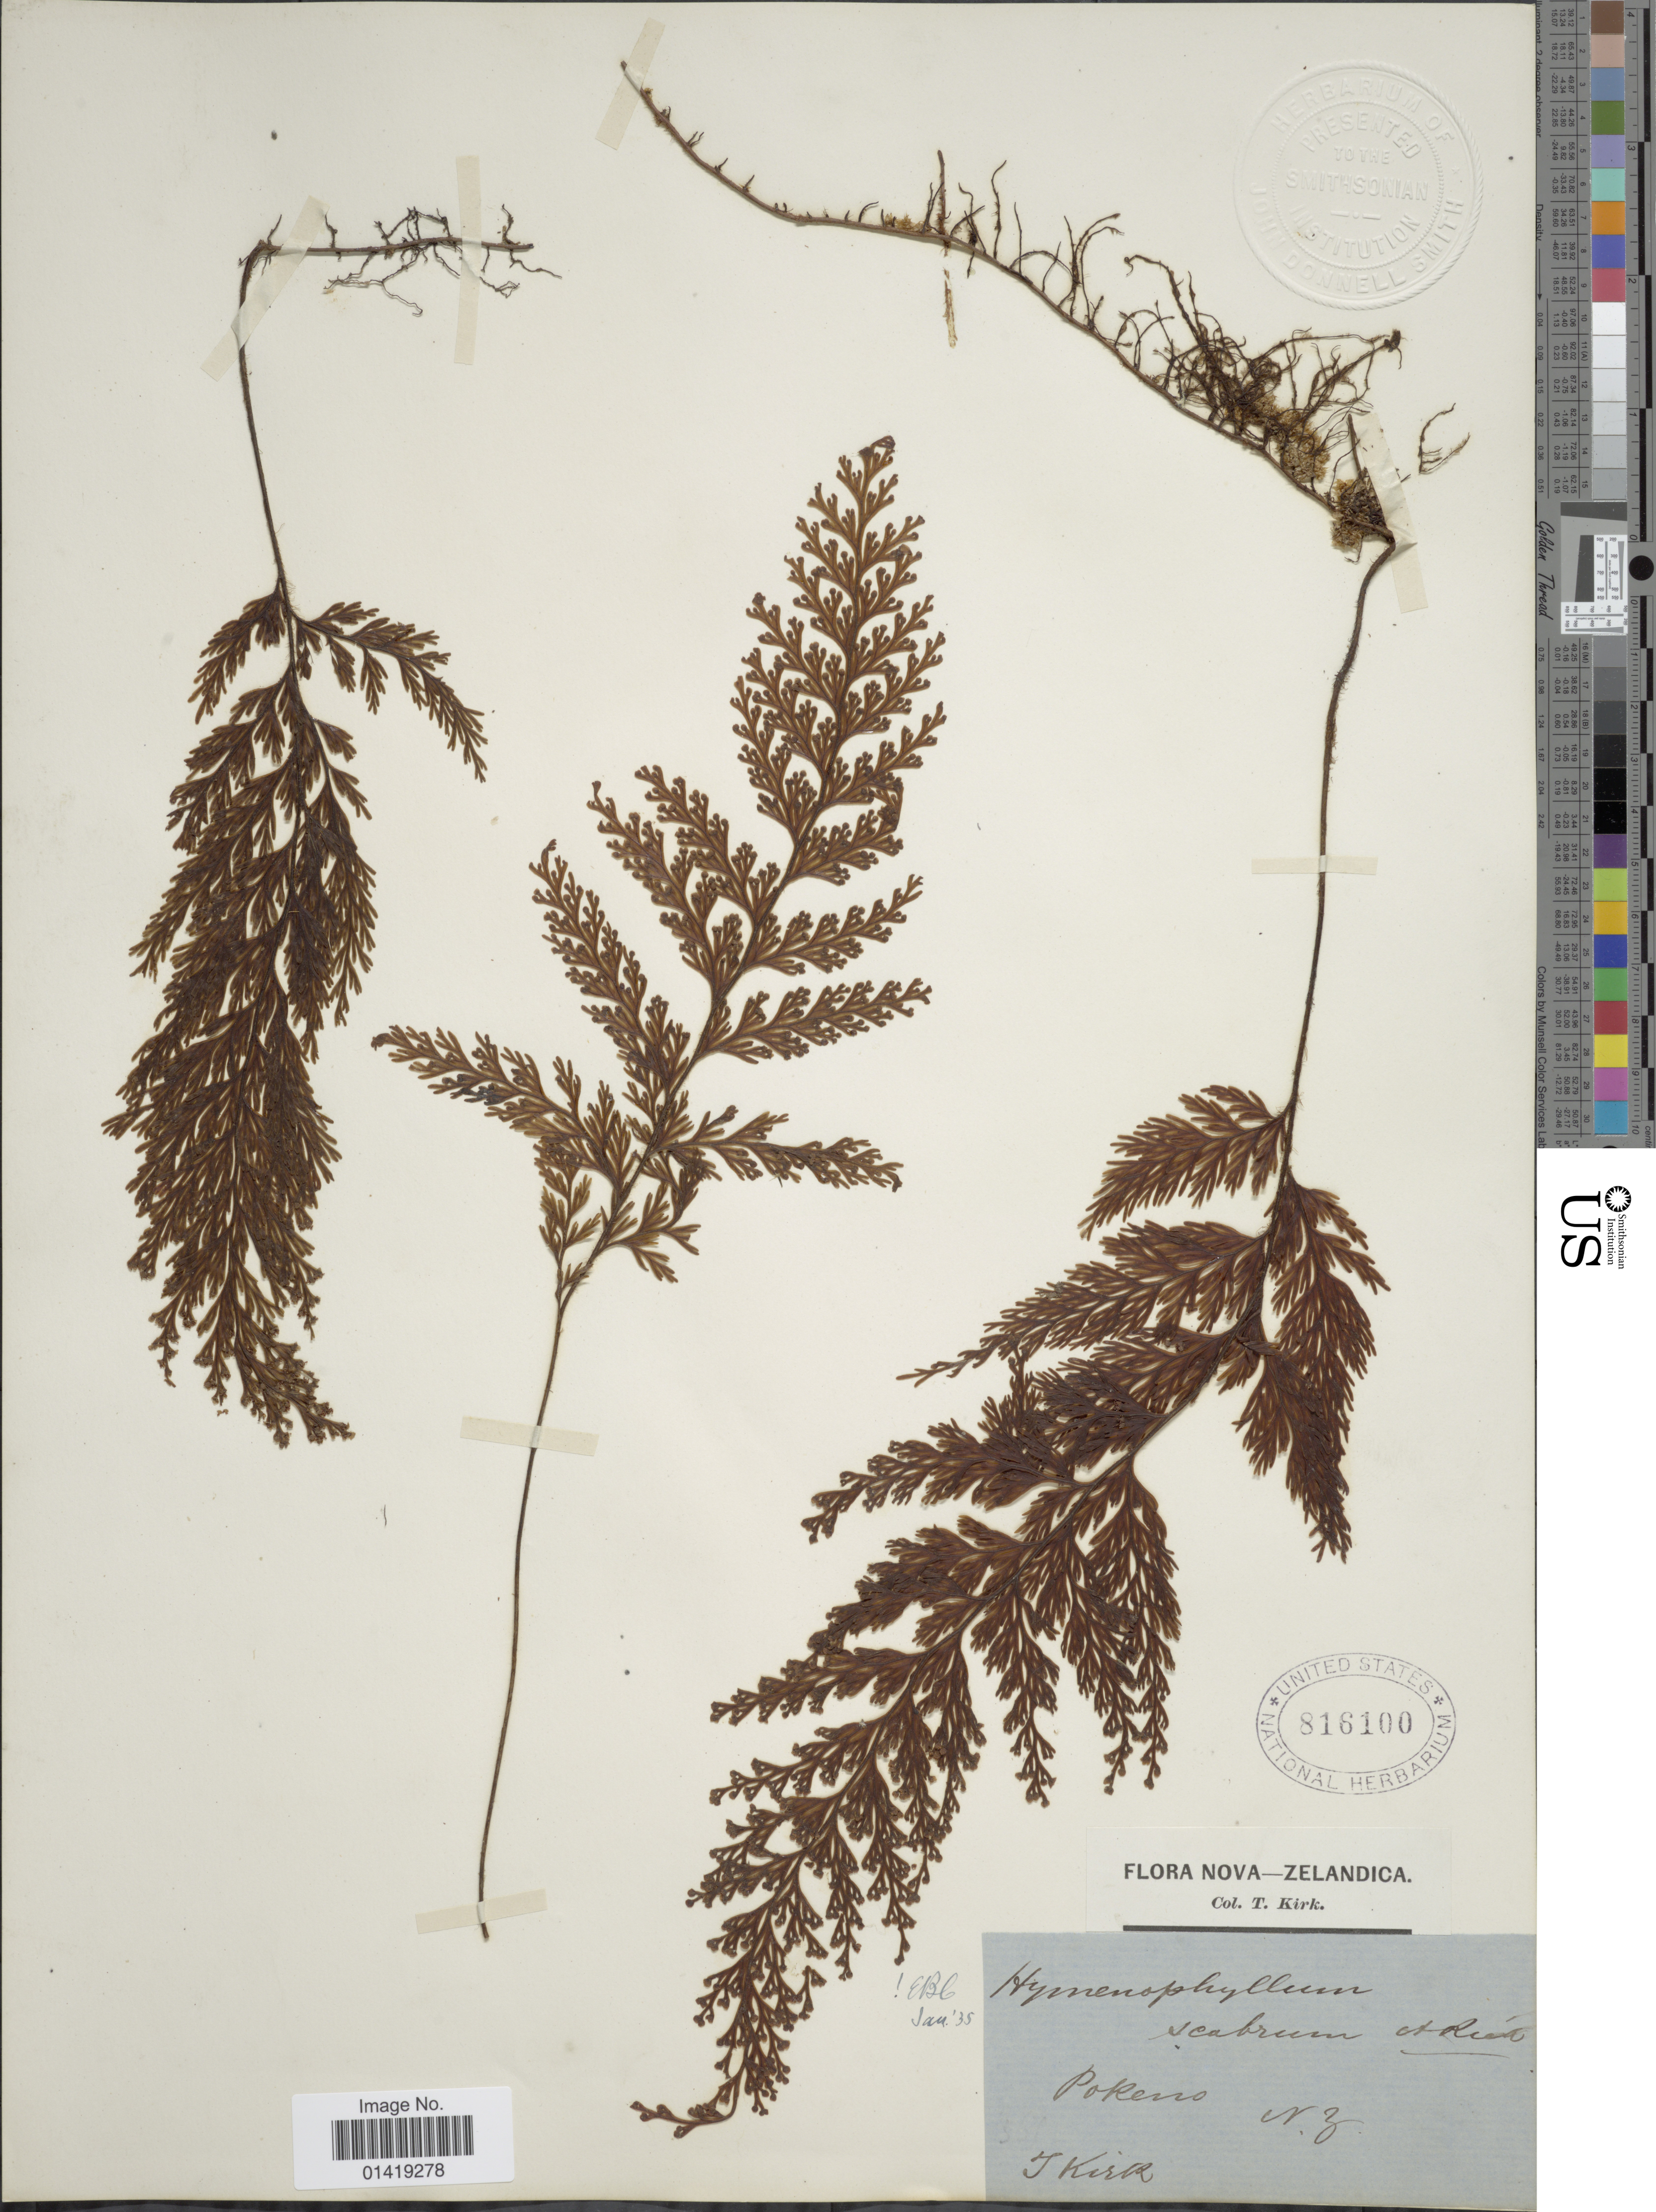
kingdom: Plantae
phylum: Tracheophyta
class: Polypodiopsida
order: Hymenophyllales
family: Hymenophyllaceae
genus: Hymenophyllum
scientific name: Hymenophyllum scabrum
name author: A. Rich.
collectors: T. Kirk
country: New Zealand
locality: Pokeno N.Z.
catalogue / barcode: US 816100